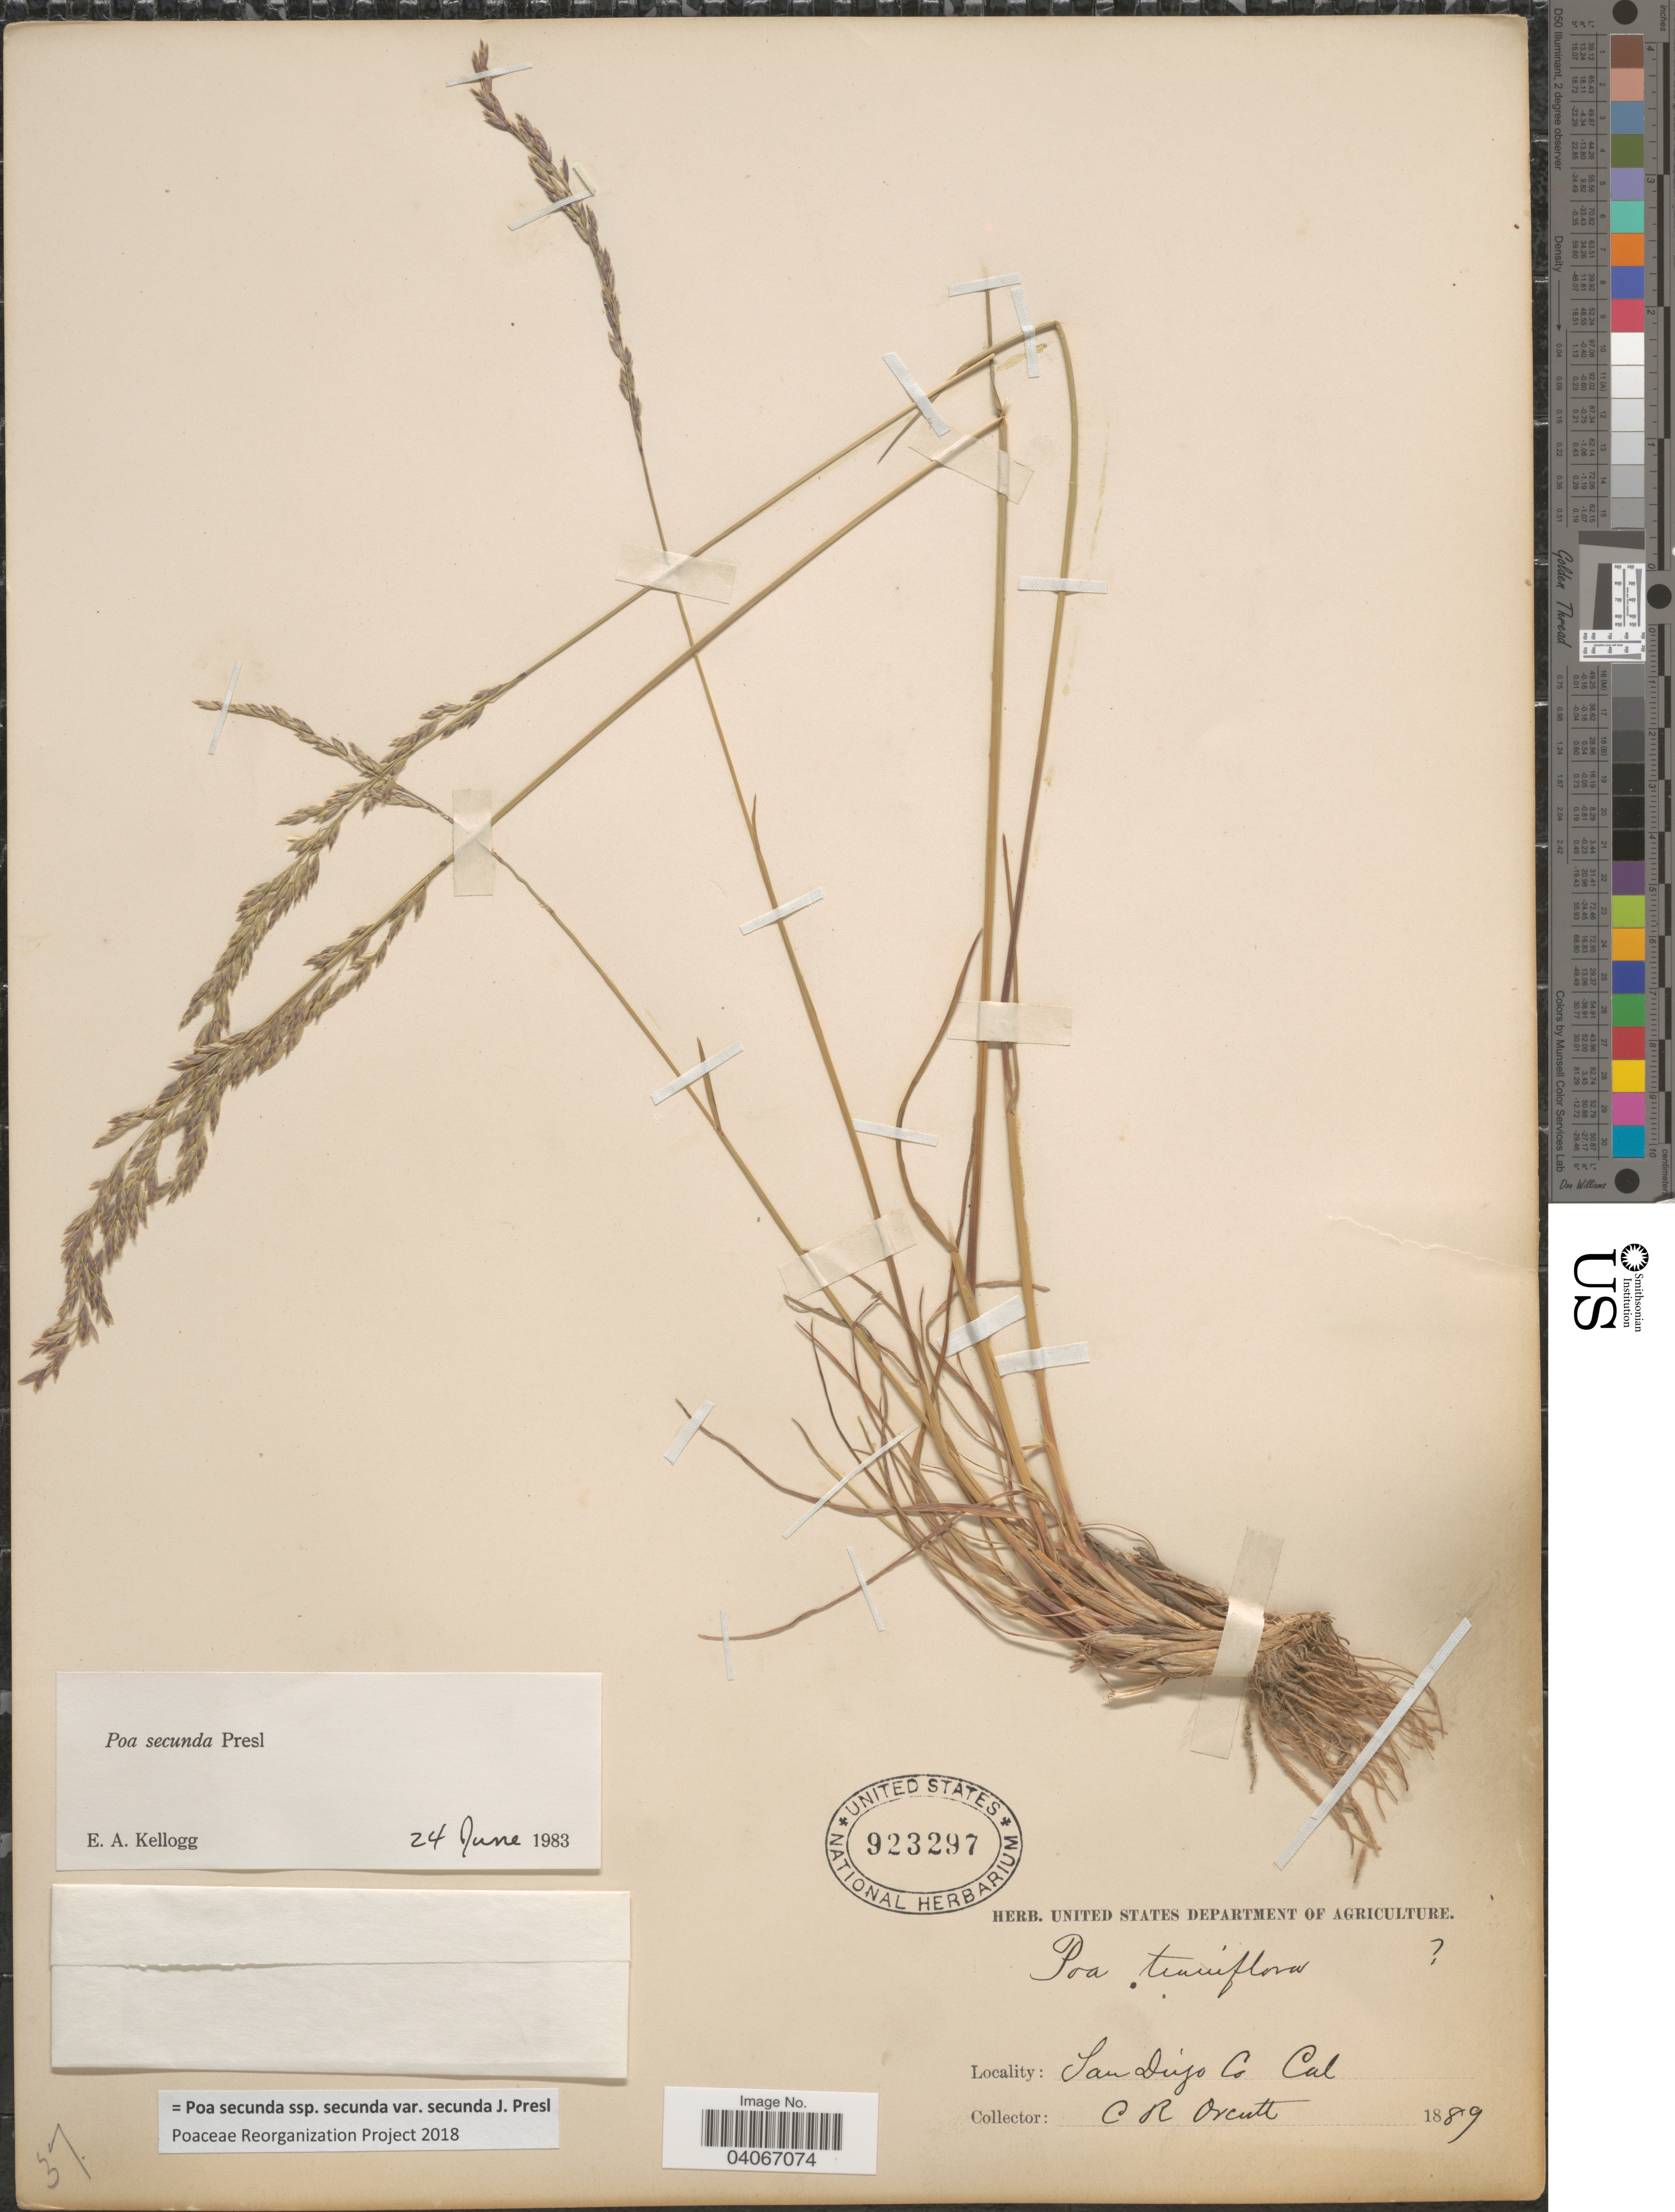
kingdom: Plantae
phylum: Tracheophyta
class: Liliopsida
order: Poales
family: Poaceae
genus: Poa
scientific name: Poa secunda subsp. secunda var. secunda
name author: J. Presl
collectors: C. R. Orcutt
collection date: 1889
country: United States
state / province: California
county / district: San Diego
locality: San Diego Co.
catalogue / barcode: US 923297